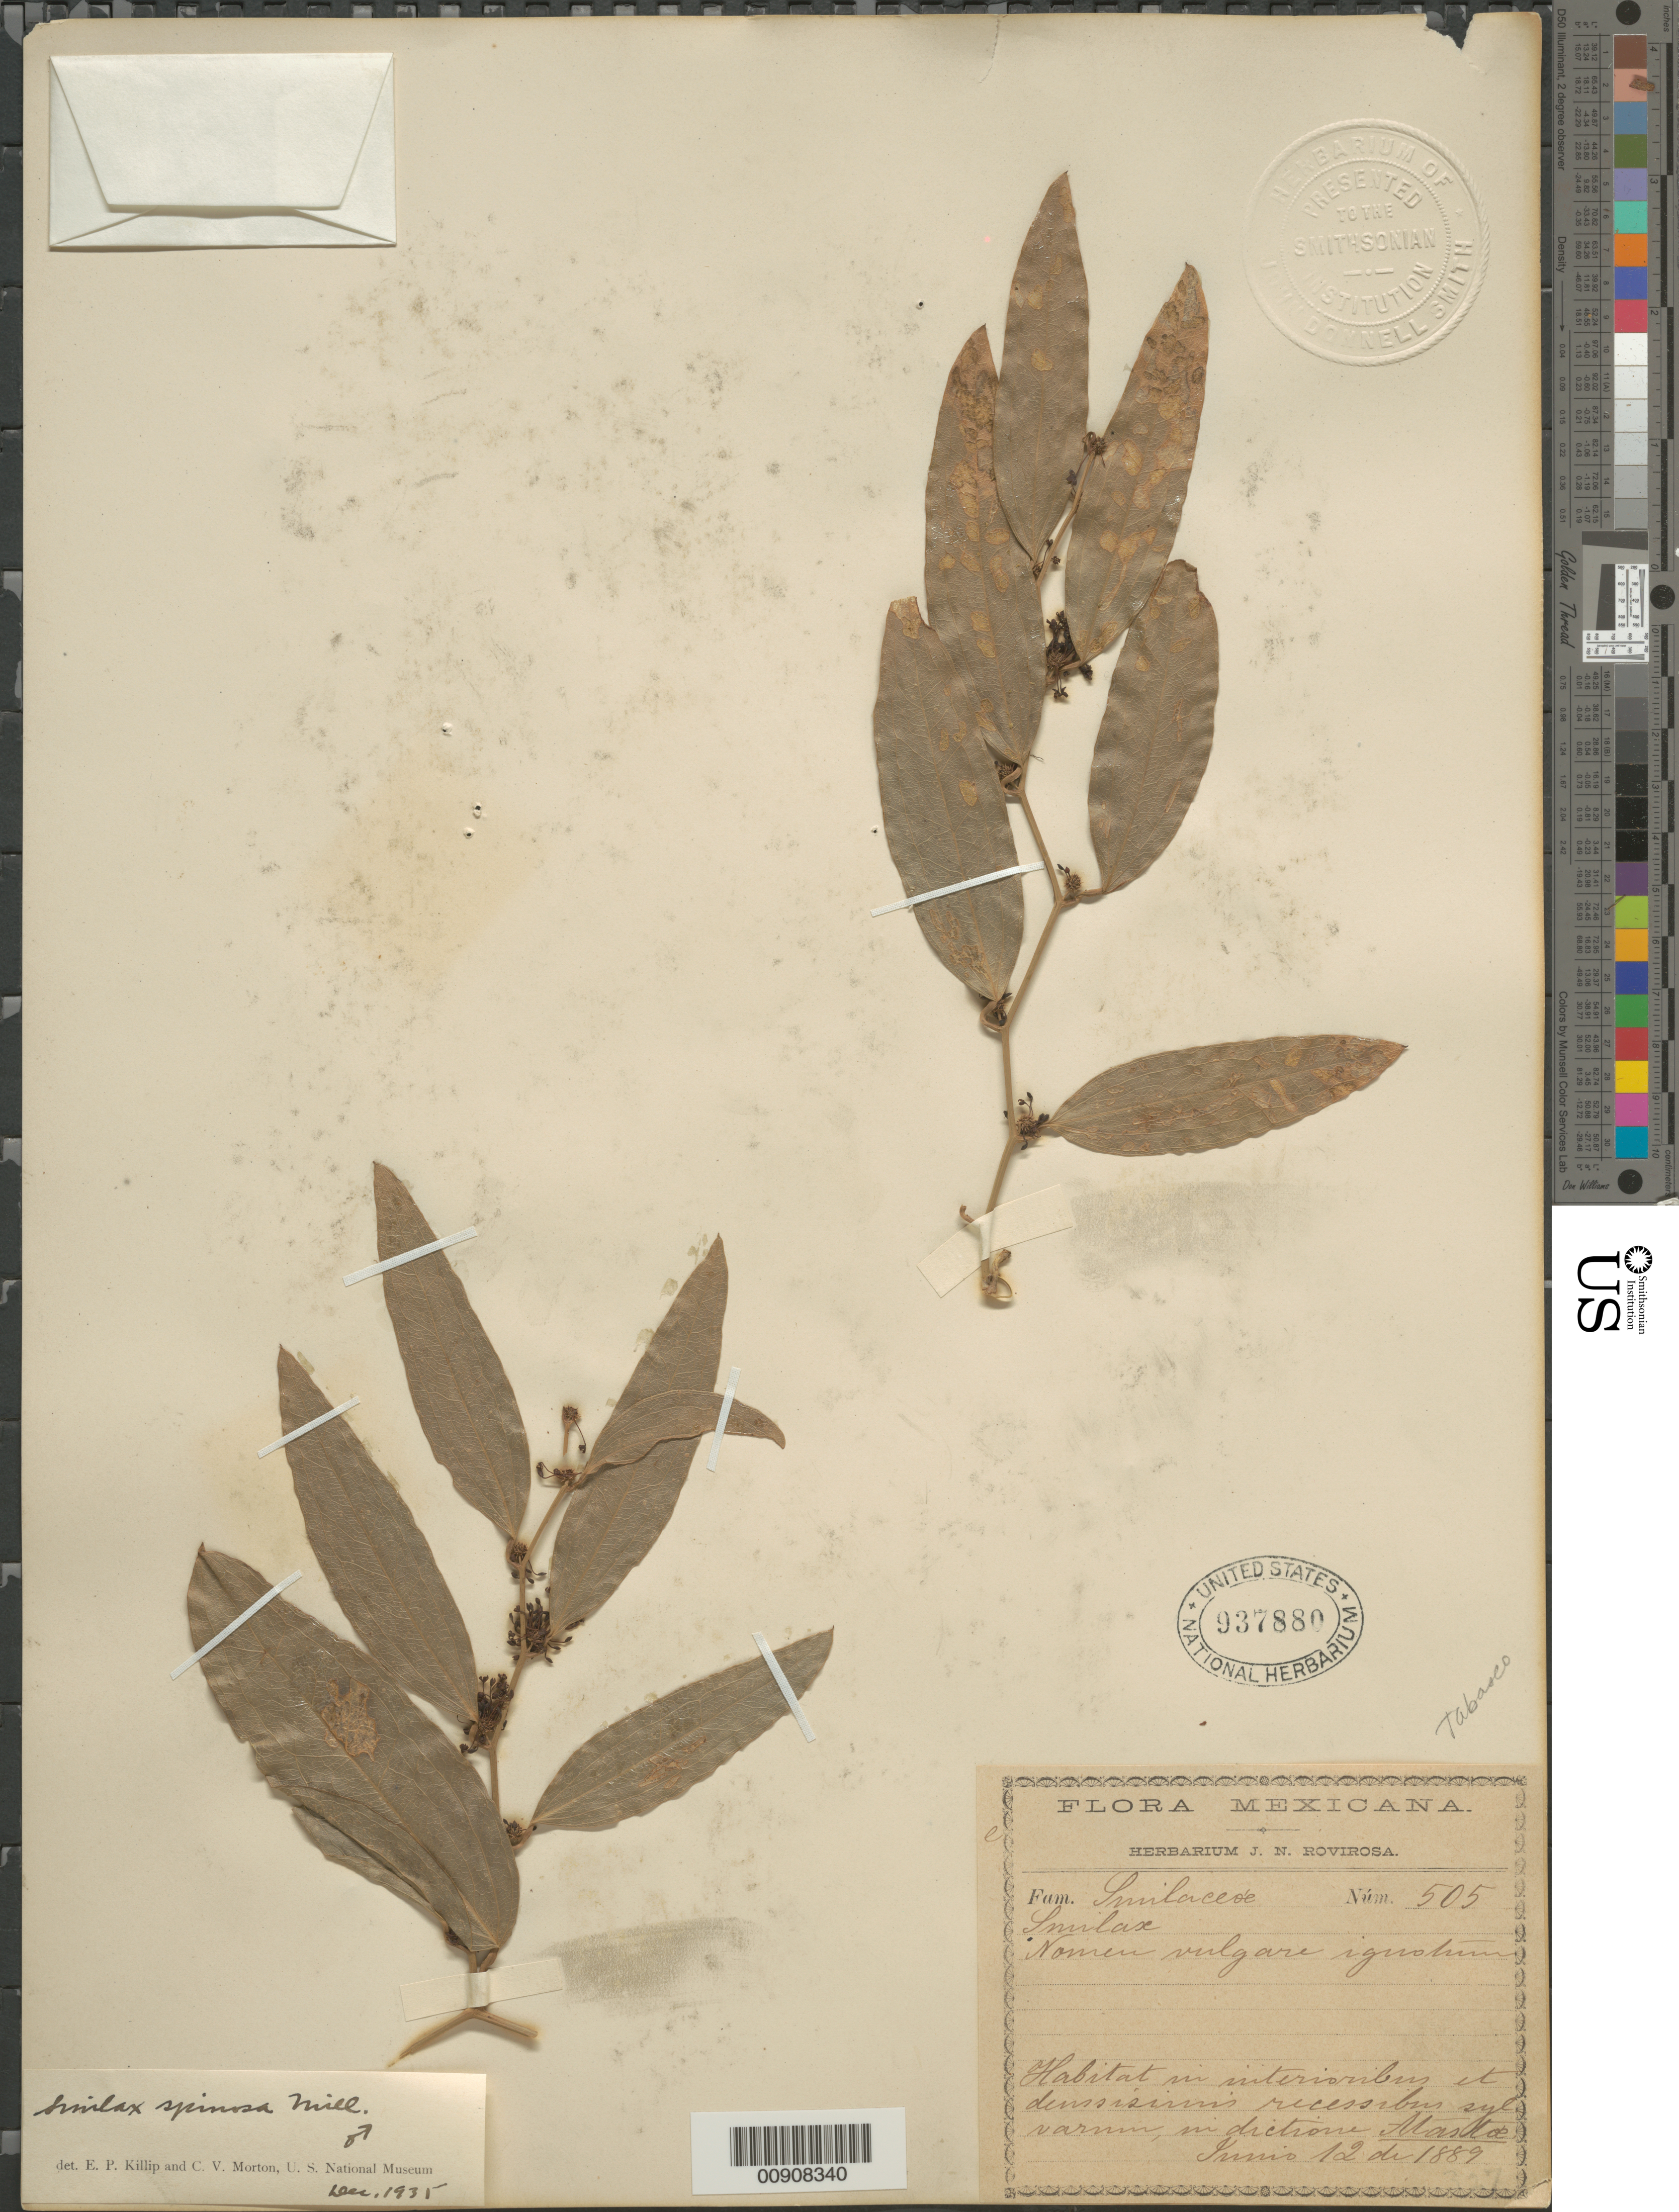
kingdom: Plantae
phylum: Tracheophyta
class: Liliopsida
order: Liliales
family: Smilacaceae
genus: Smilax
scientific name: Smilax spinosa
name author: Mill.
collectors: J. N. Rovirosa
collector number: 505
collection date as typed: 12 Jun 1889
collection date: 1889-06-12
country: Mexico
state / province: Tabasco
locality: In dictione Atasta.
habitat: In interioribus et denssisimis recessibus sylvarum (illegible).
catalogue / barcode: US 937880